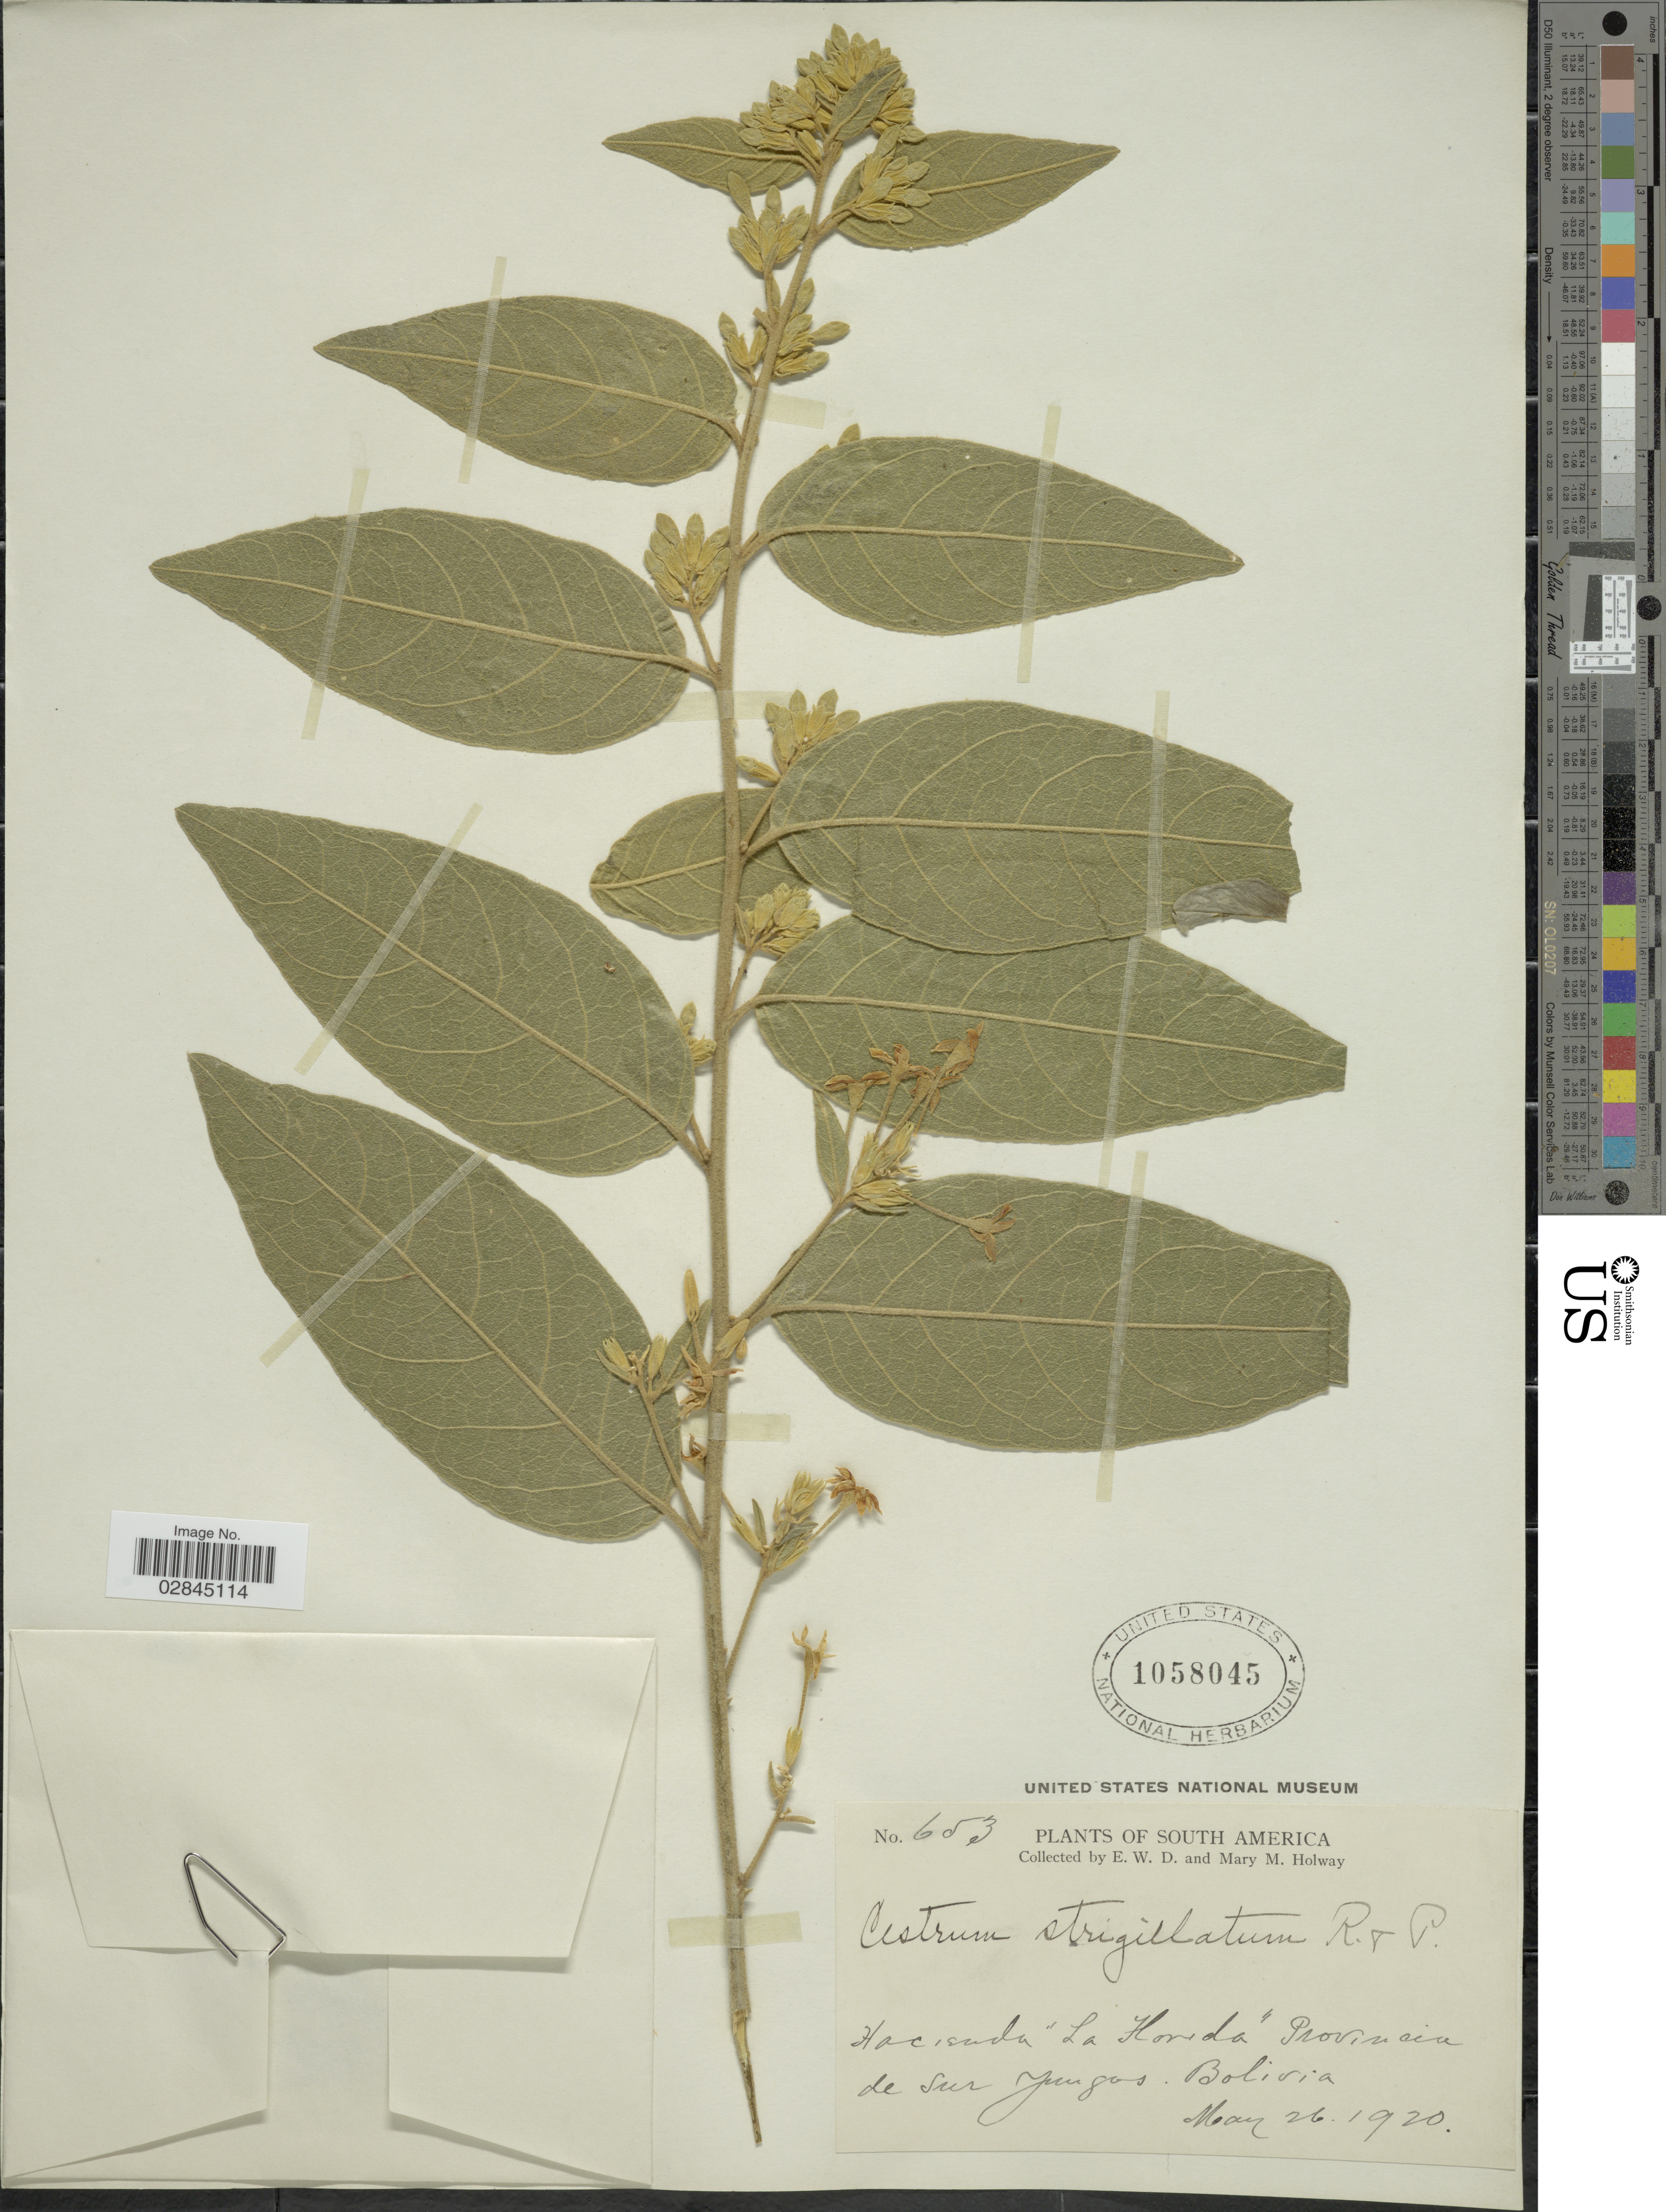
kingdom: Plantae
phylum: Tracheophyta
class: Magnoliopsida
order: Solanales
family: Solanaceae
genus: Cestrum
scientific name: Cestrum strigilatum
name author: Ruiz & Pav.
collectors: E. W. D. Holway & M. M. Holway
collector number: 653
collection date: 1920-05-26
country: Bolivia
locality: Hacienda "La Florida" Provincia de Sur Yungas.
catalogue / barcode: US 1058045